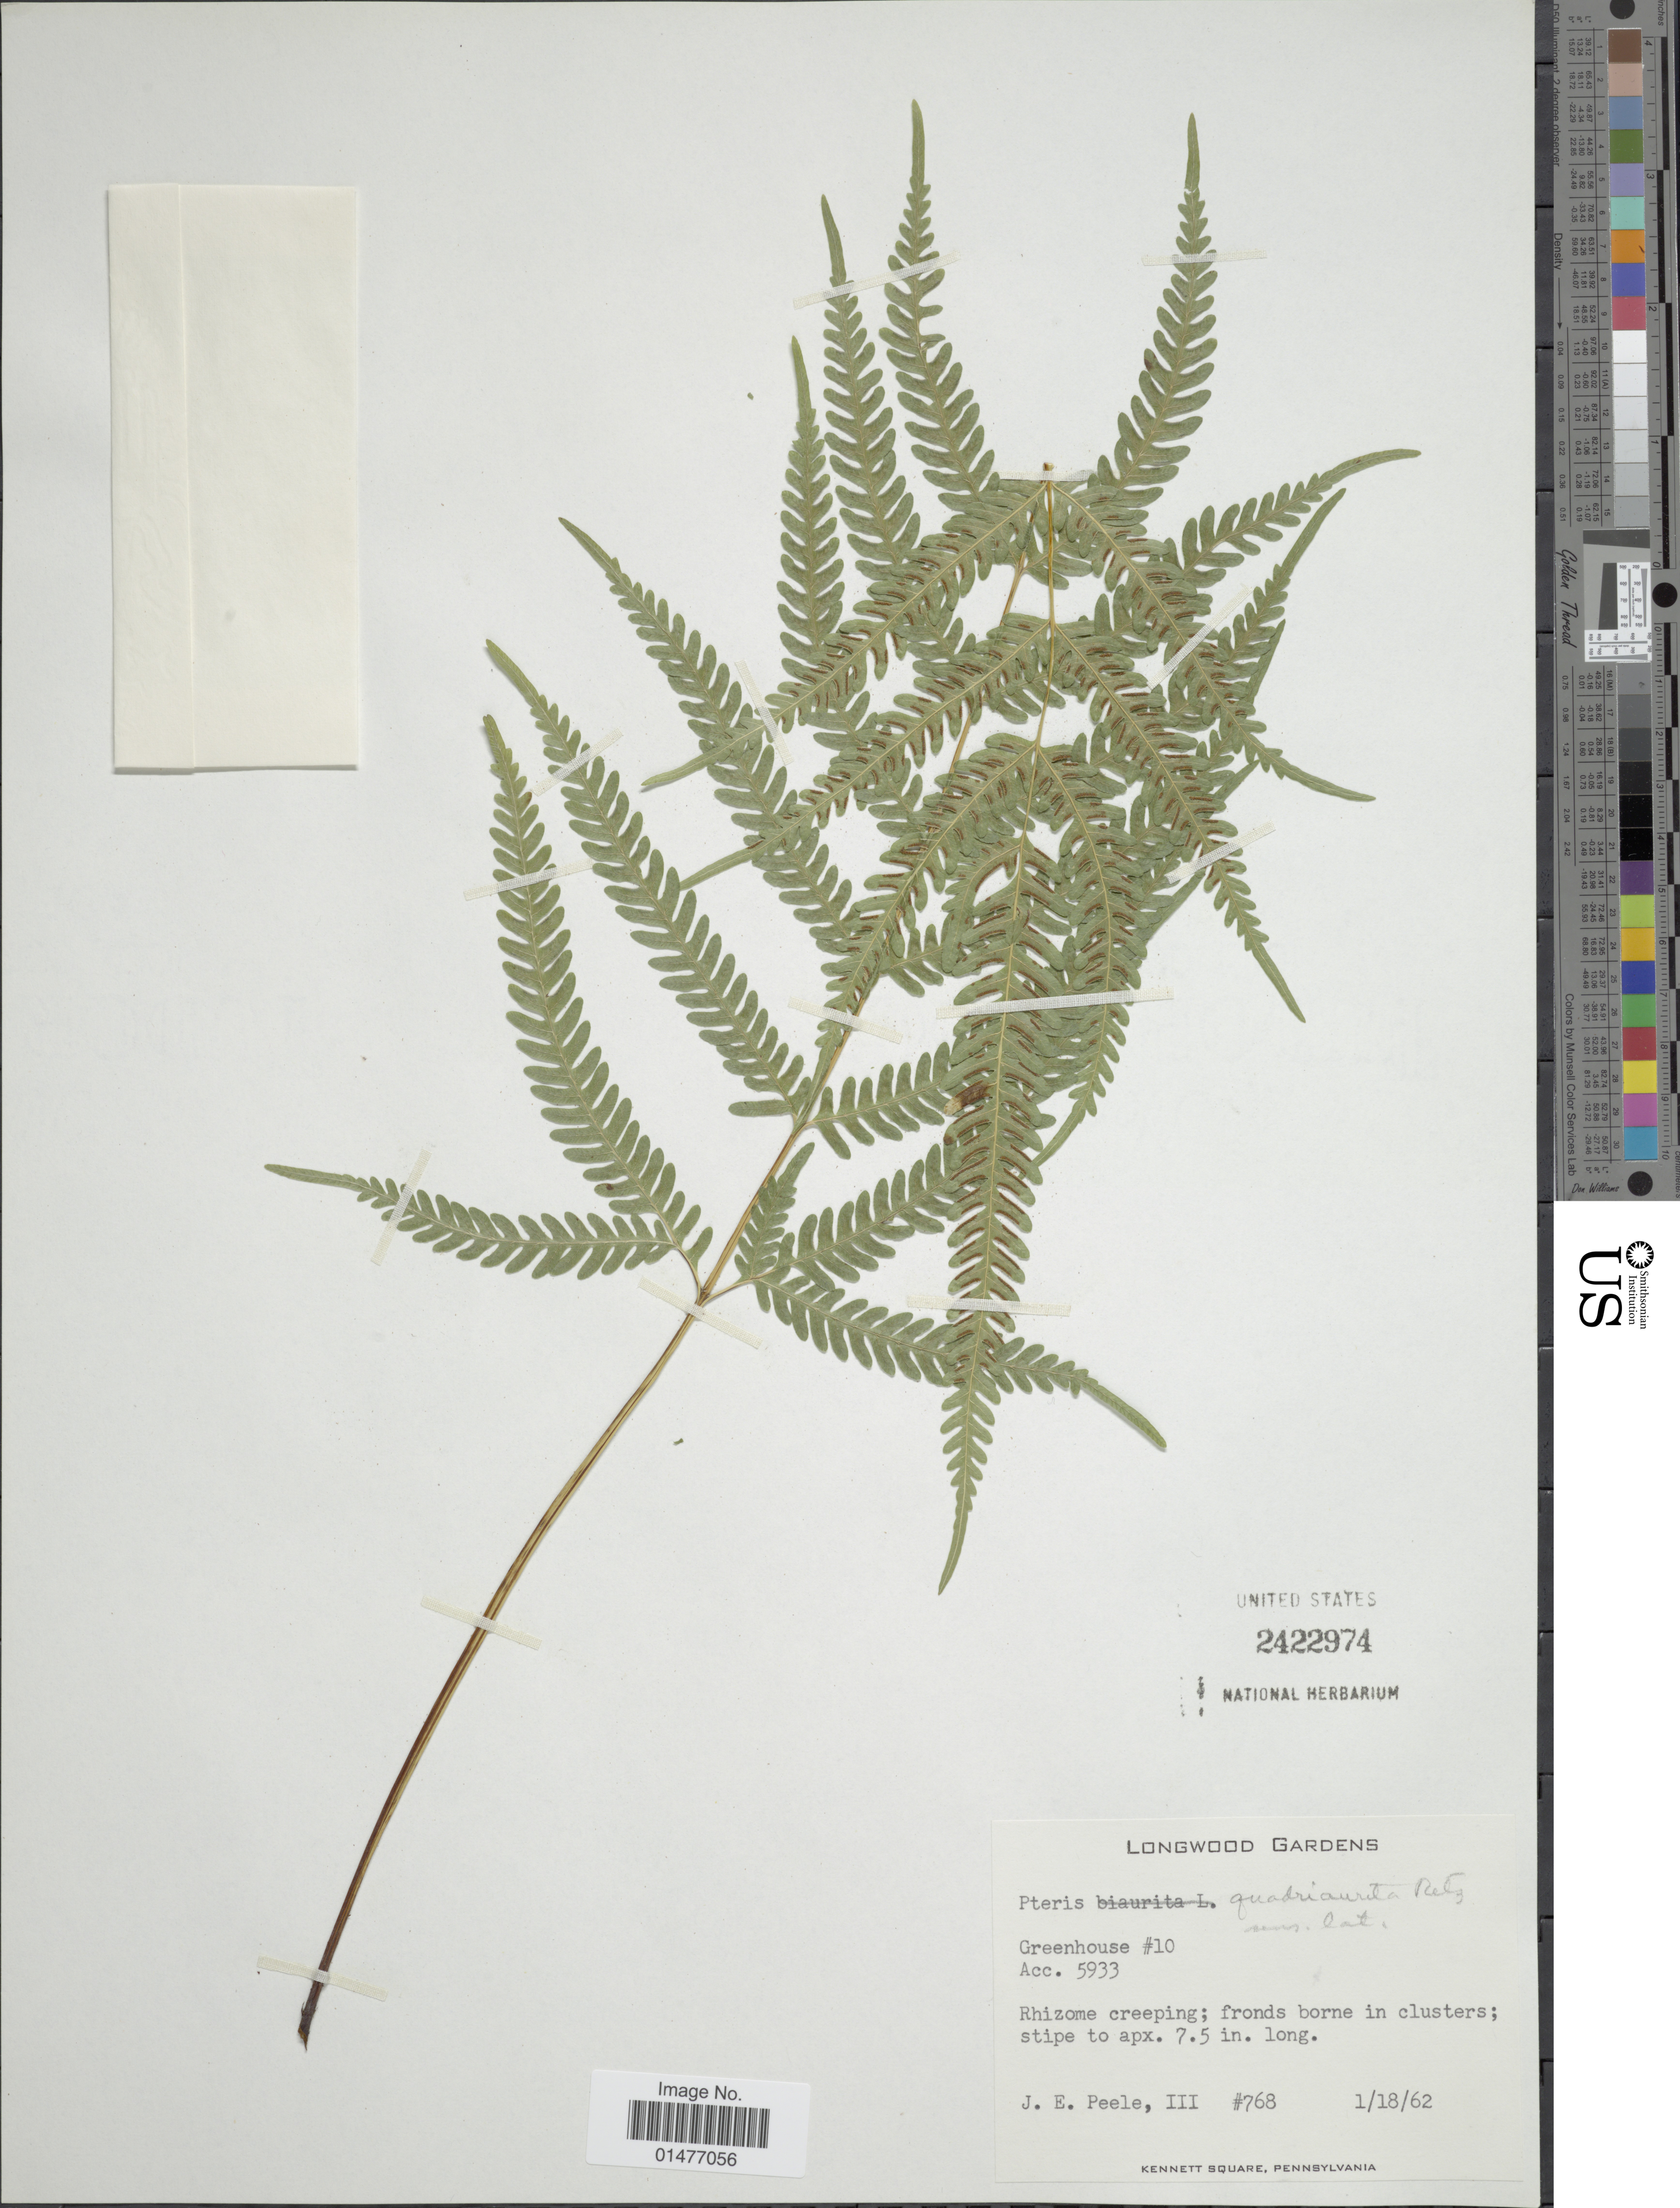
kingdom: Plantae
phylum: Tracheophyta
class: Polypodiopsida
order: Polypodiales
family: Pteridaceae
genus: Pteris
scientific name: Pteris quadriaurita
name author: Retz.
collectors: J. Peele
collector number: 768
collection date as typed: Transcribed d/m/y: 18/1/62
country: United States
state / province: Pennsylvania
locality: Longwood Gardens, Rhizome ceeping; fronds borne in clusters; stipe to apx. 7.5 in. long., Greenhouse #10 Acc. 5933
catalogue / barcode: US 2422974